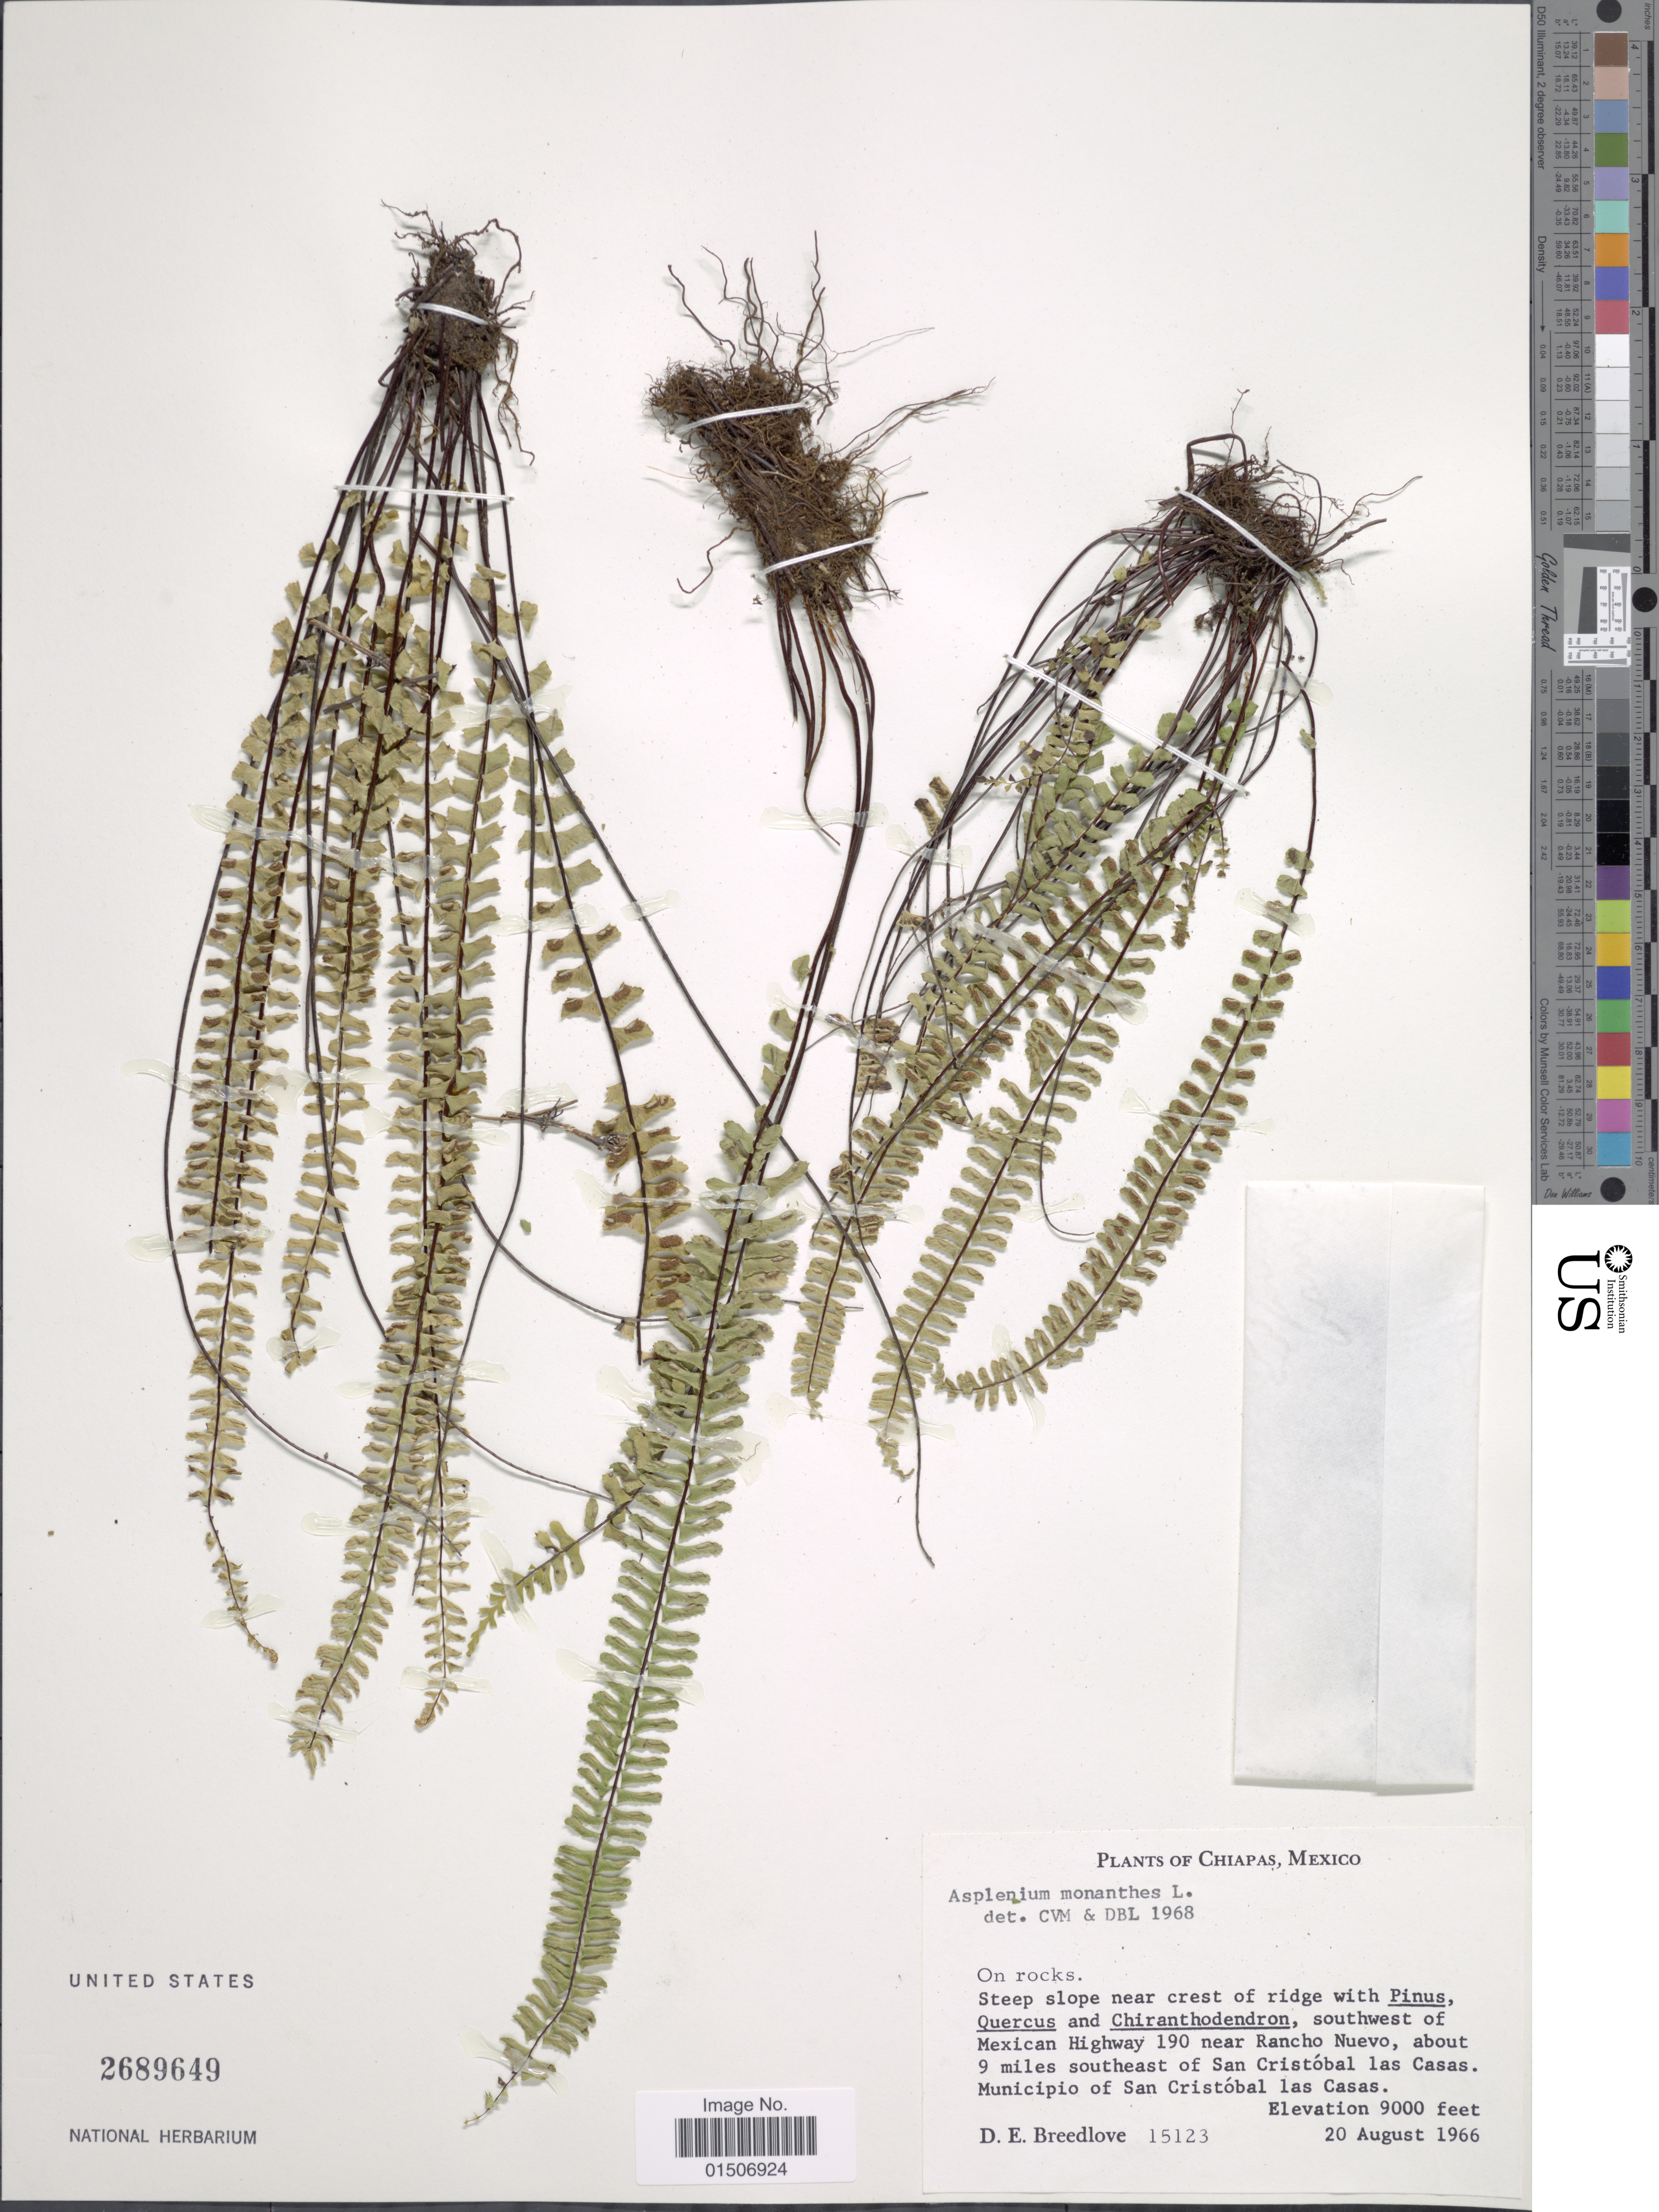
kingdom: Plantae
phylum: Tracheophyta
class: Polypodiopsida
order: Polypodiales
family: Aspleniaceae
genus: Asplenium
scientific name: Asplenium monanthes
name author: L.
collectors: D. E. Breedlove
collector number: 15123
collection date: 1966-08-20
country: Mexico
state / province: Chiapas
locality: Steep slope near crest of ridge with Pinus, Quercus and Chiranthodendron, southwest of Mexican Highway 190 near Rancho Nuevo, about 9 miles southeast of San Cristóbal las Casas. Municpio of San Cristóbal las Casas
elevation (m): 2743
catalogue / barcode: US 2689649